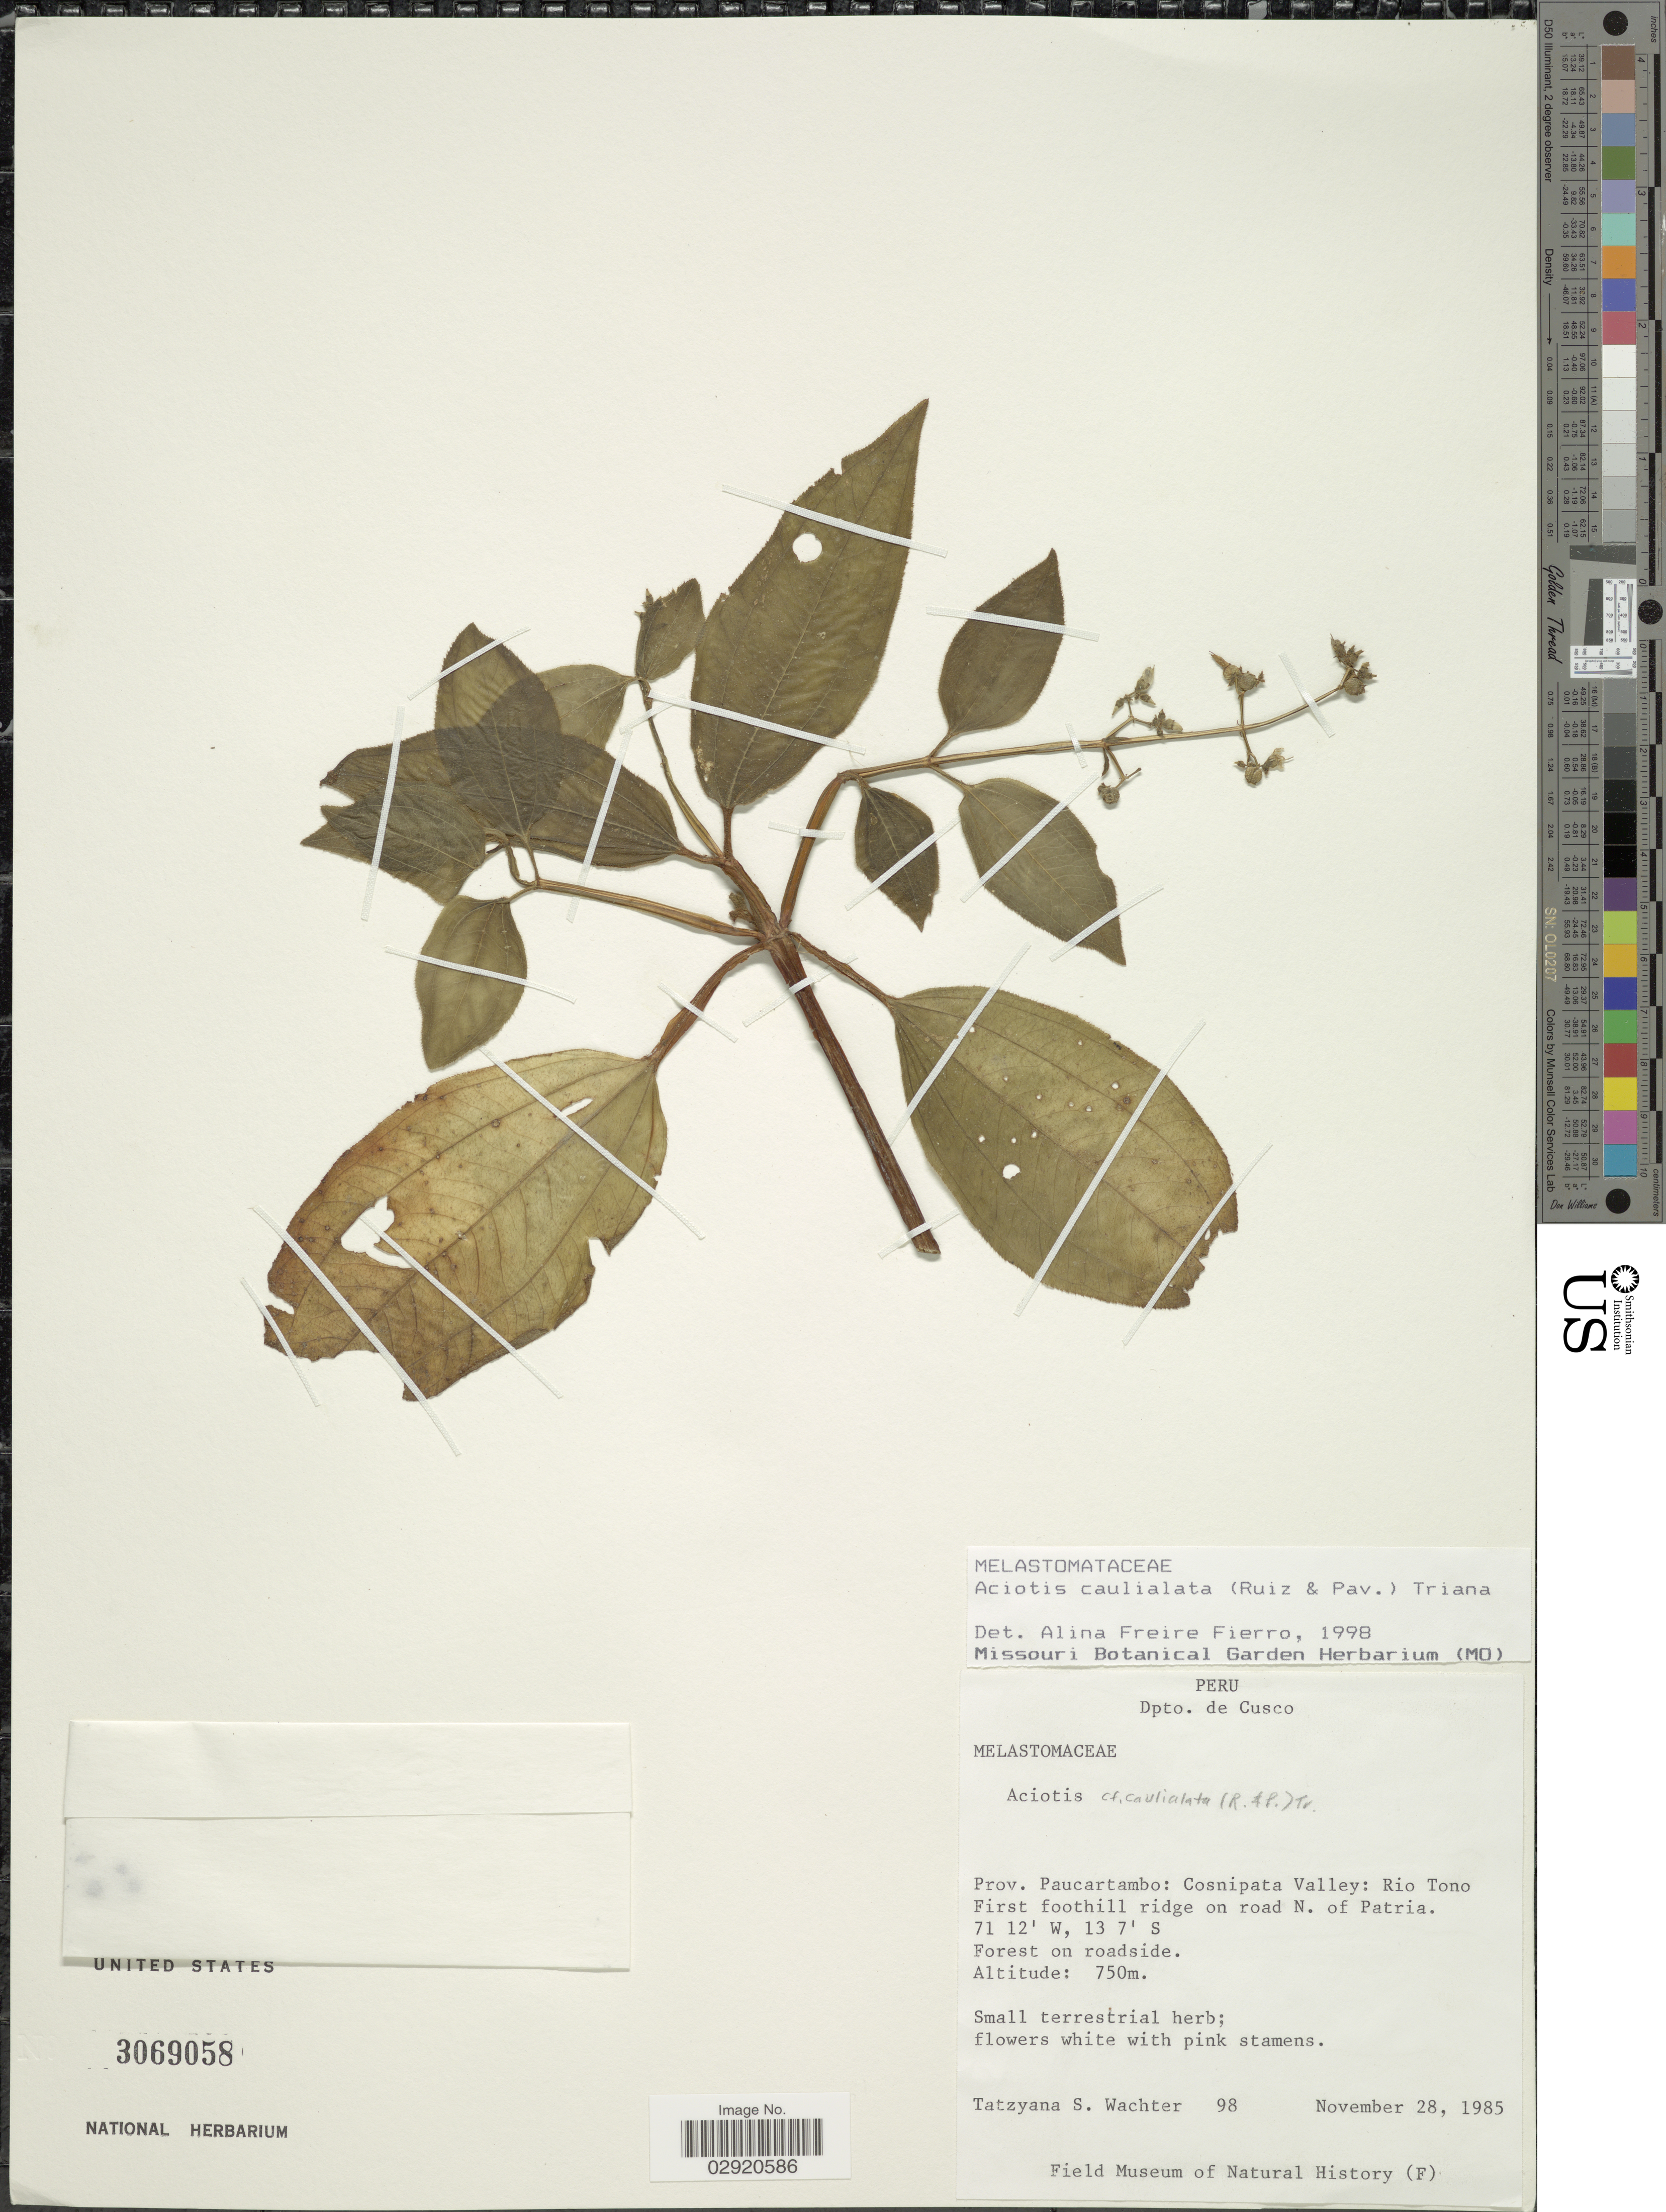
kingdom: Plantae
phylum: Tracheophyta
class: Magnoliopsida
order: Myrtales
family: Melastomataceae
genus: Aciotis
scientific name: Aciotis rubricaulis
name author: (Mart. ex DC.) Triana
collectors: T. Wachter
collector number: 98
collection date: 1985-11-28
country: Peru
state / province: Cusco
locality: Dpto. de Cusco. Prov. Paucartambo: Cosnipata Valley: Rio Tono First foothill ridge on road N. of Patria.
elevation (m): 750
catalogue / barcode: US 3069058